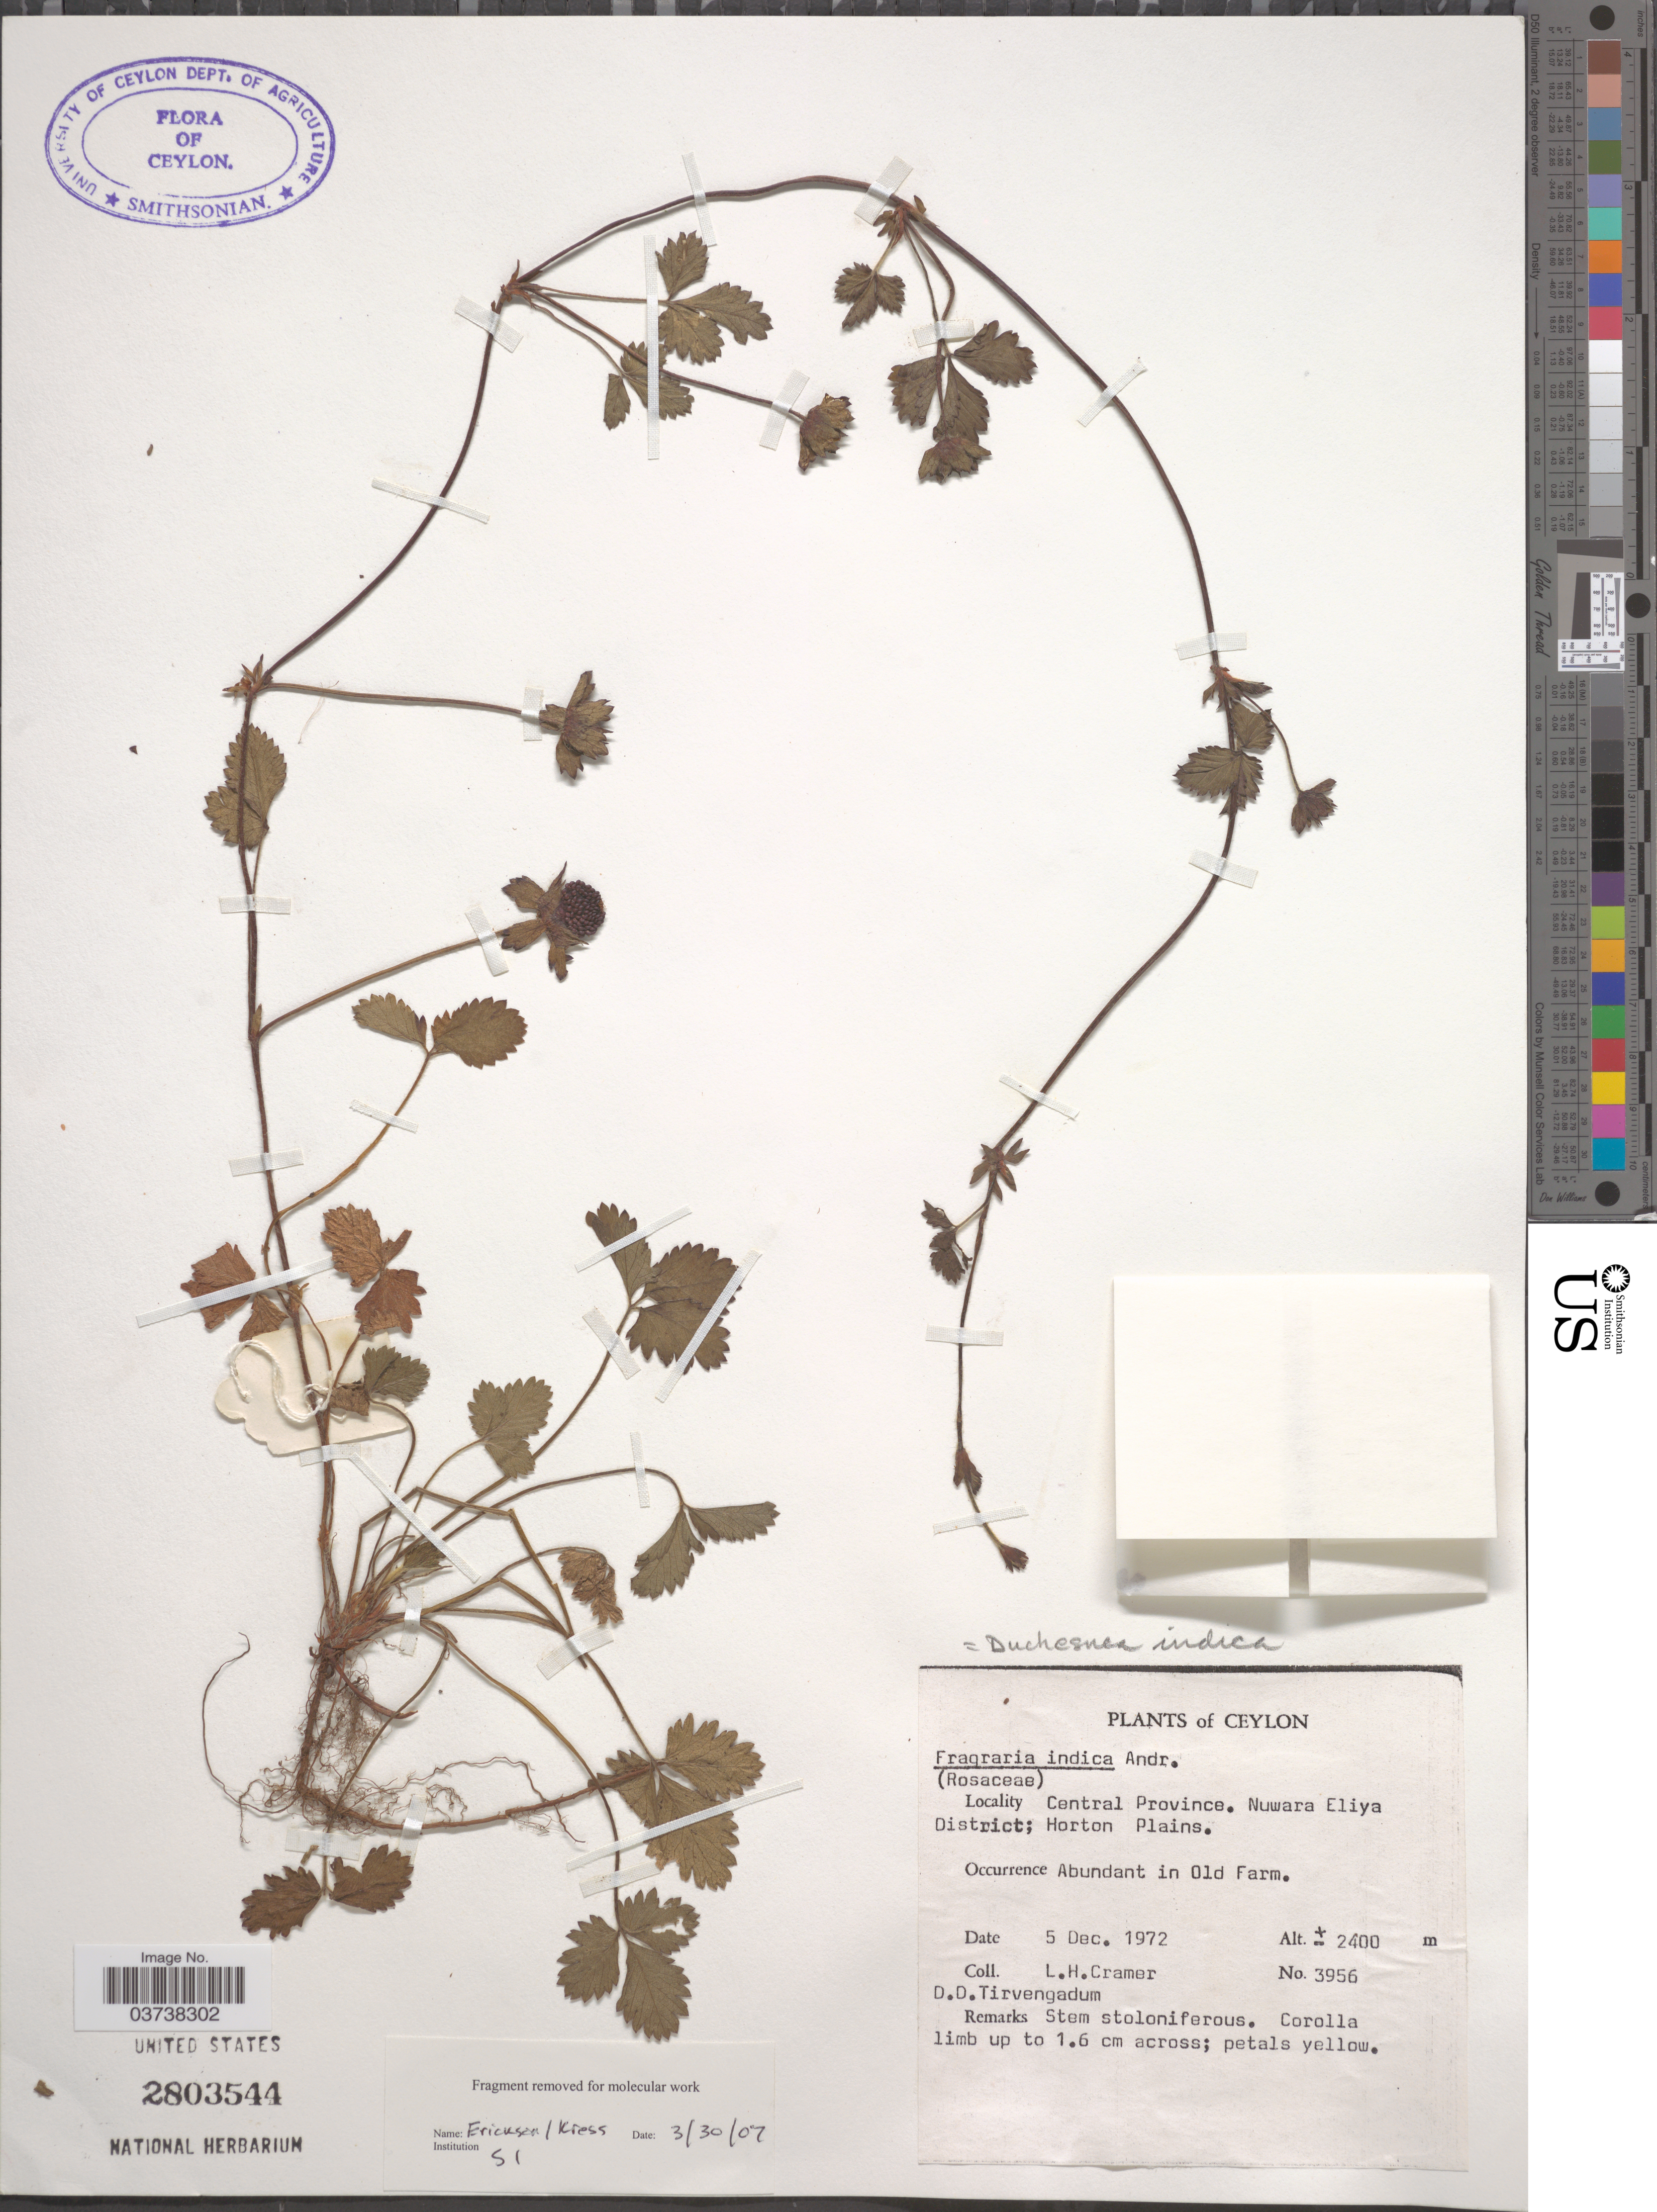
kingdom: Plantae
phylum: Tracheophyta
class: Magnoliopsida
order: Rosales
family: Rosaceae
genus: Potentilla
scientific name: Potentilla indica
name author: (Andrews) Th. Wolf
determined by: Strong, Mark T., (BOT), Smithsonian Institution - National Museum of Natural History (UNITED STATES)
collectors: L. H. Cramer & D. Tirvengadum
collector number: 3956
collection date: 1972-12-05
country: Sri Lanka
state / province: Central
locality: Ceylon. Nuwara Eliya District; Horton Plains. Abundant in Old Farm.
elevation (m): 2400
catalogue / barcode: US 2803544